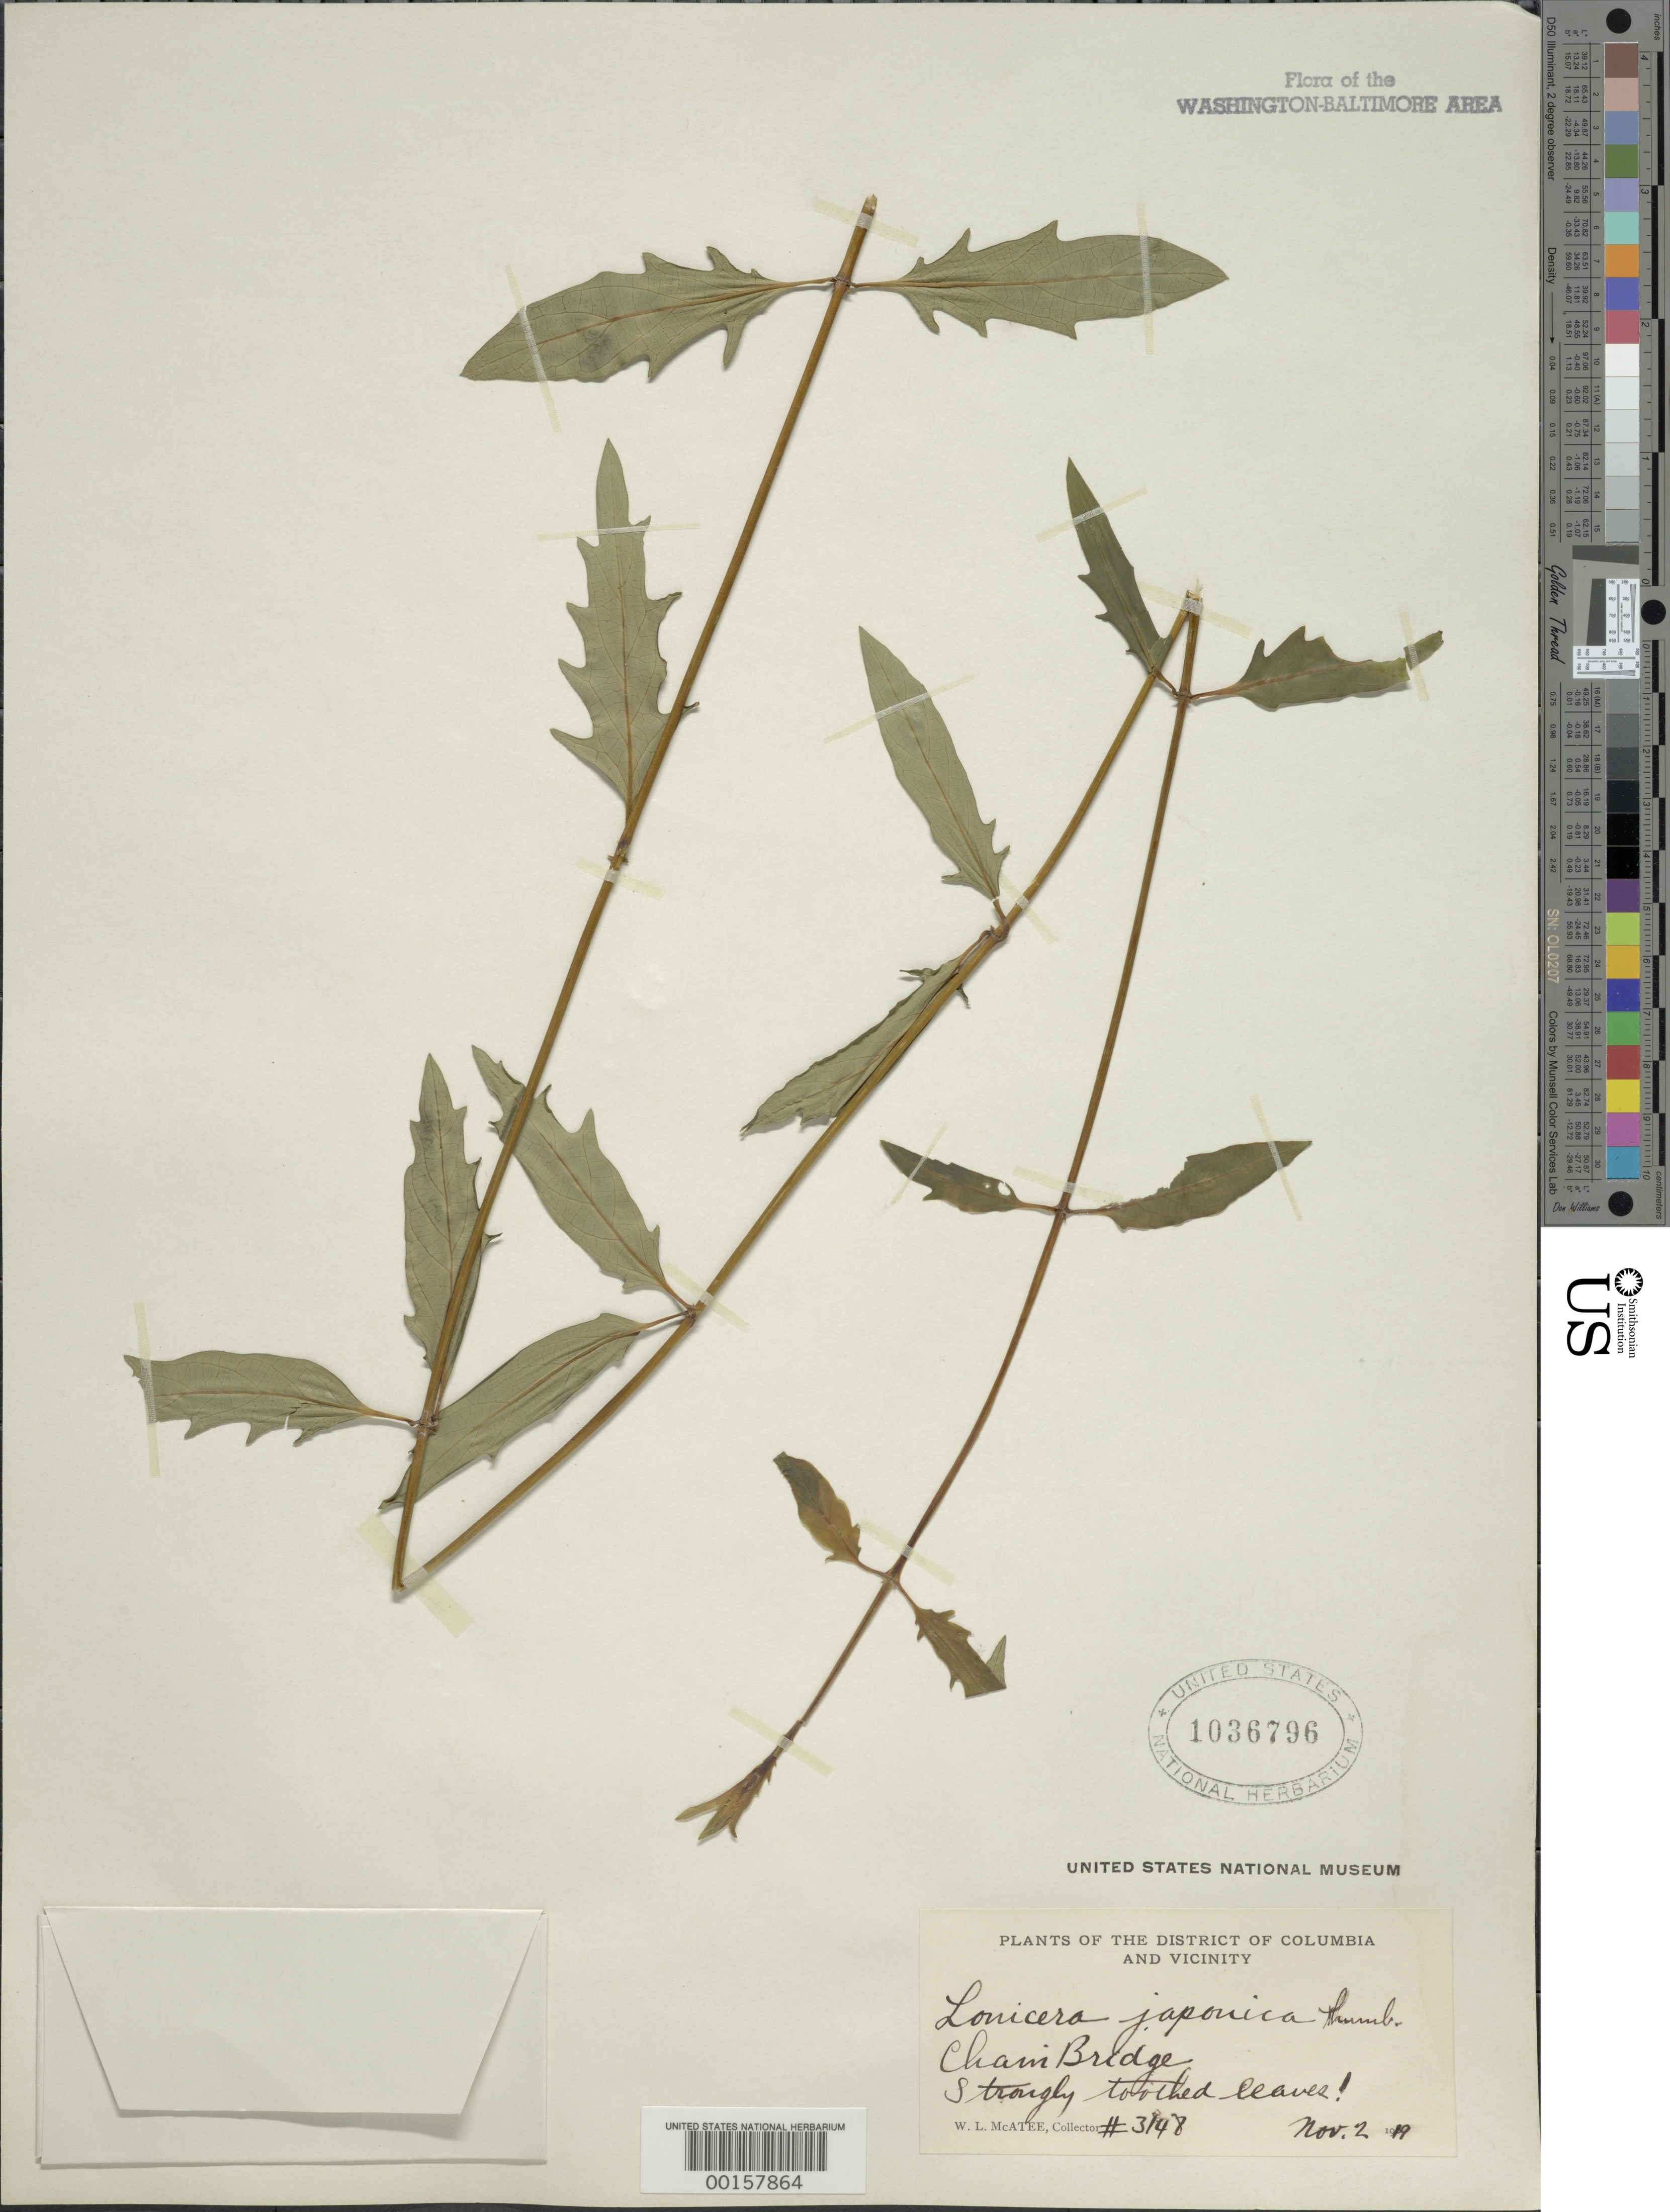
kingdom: Plantae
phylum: Tracheophyta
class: Magnoliopsida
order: Dipsacales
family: Caprifoliaceae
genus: Lonicera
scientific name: Lonicera japonica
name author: Thunb.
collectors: W. McAtee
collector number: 3148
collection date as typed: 02 Nov 1919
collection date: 1919-11-02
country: United States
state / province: District of Columbia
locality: Chain Bridge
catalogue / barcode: US 1036796